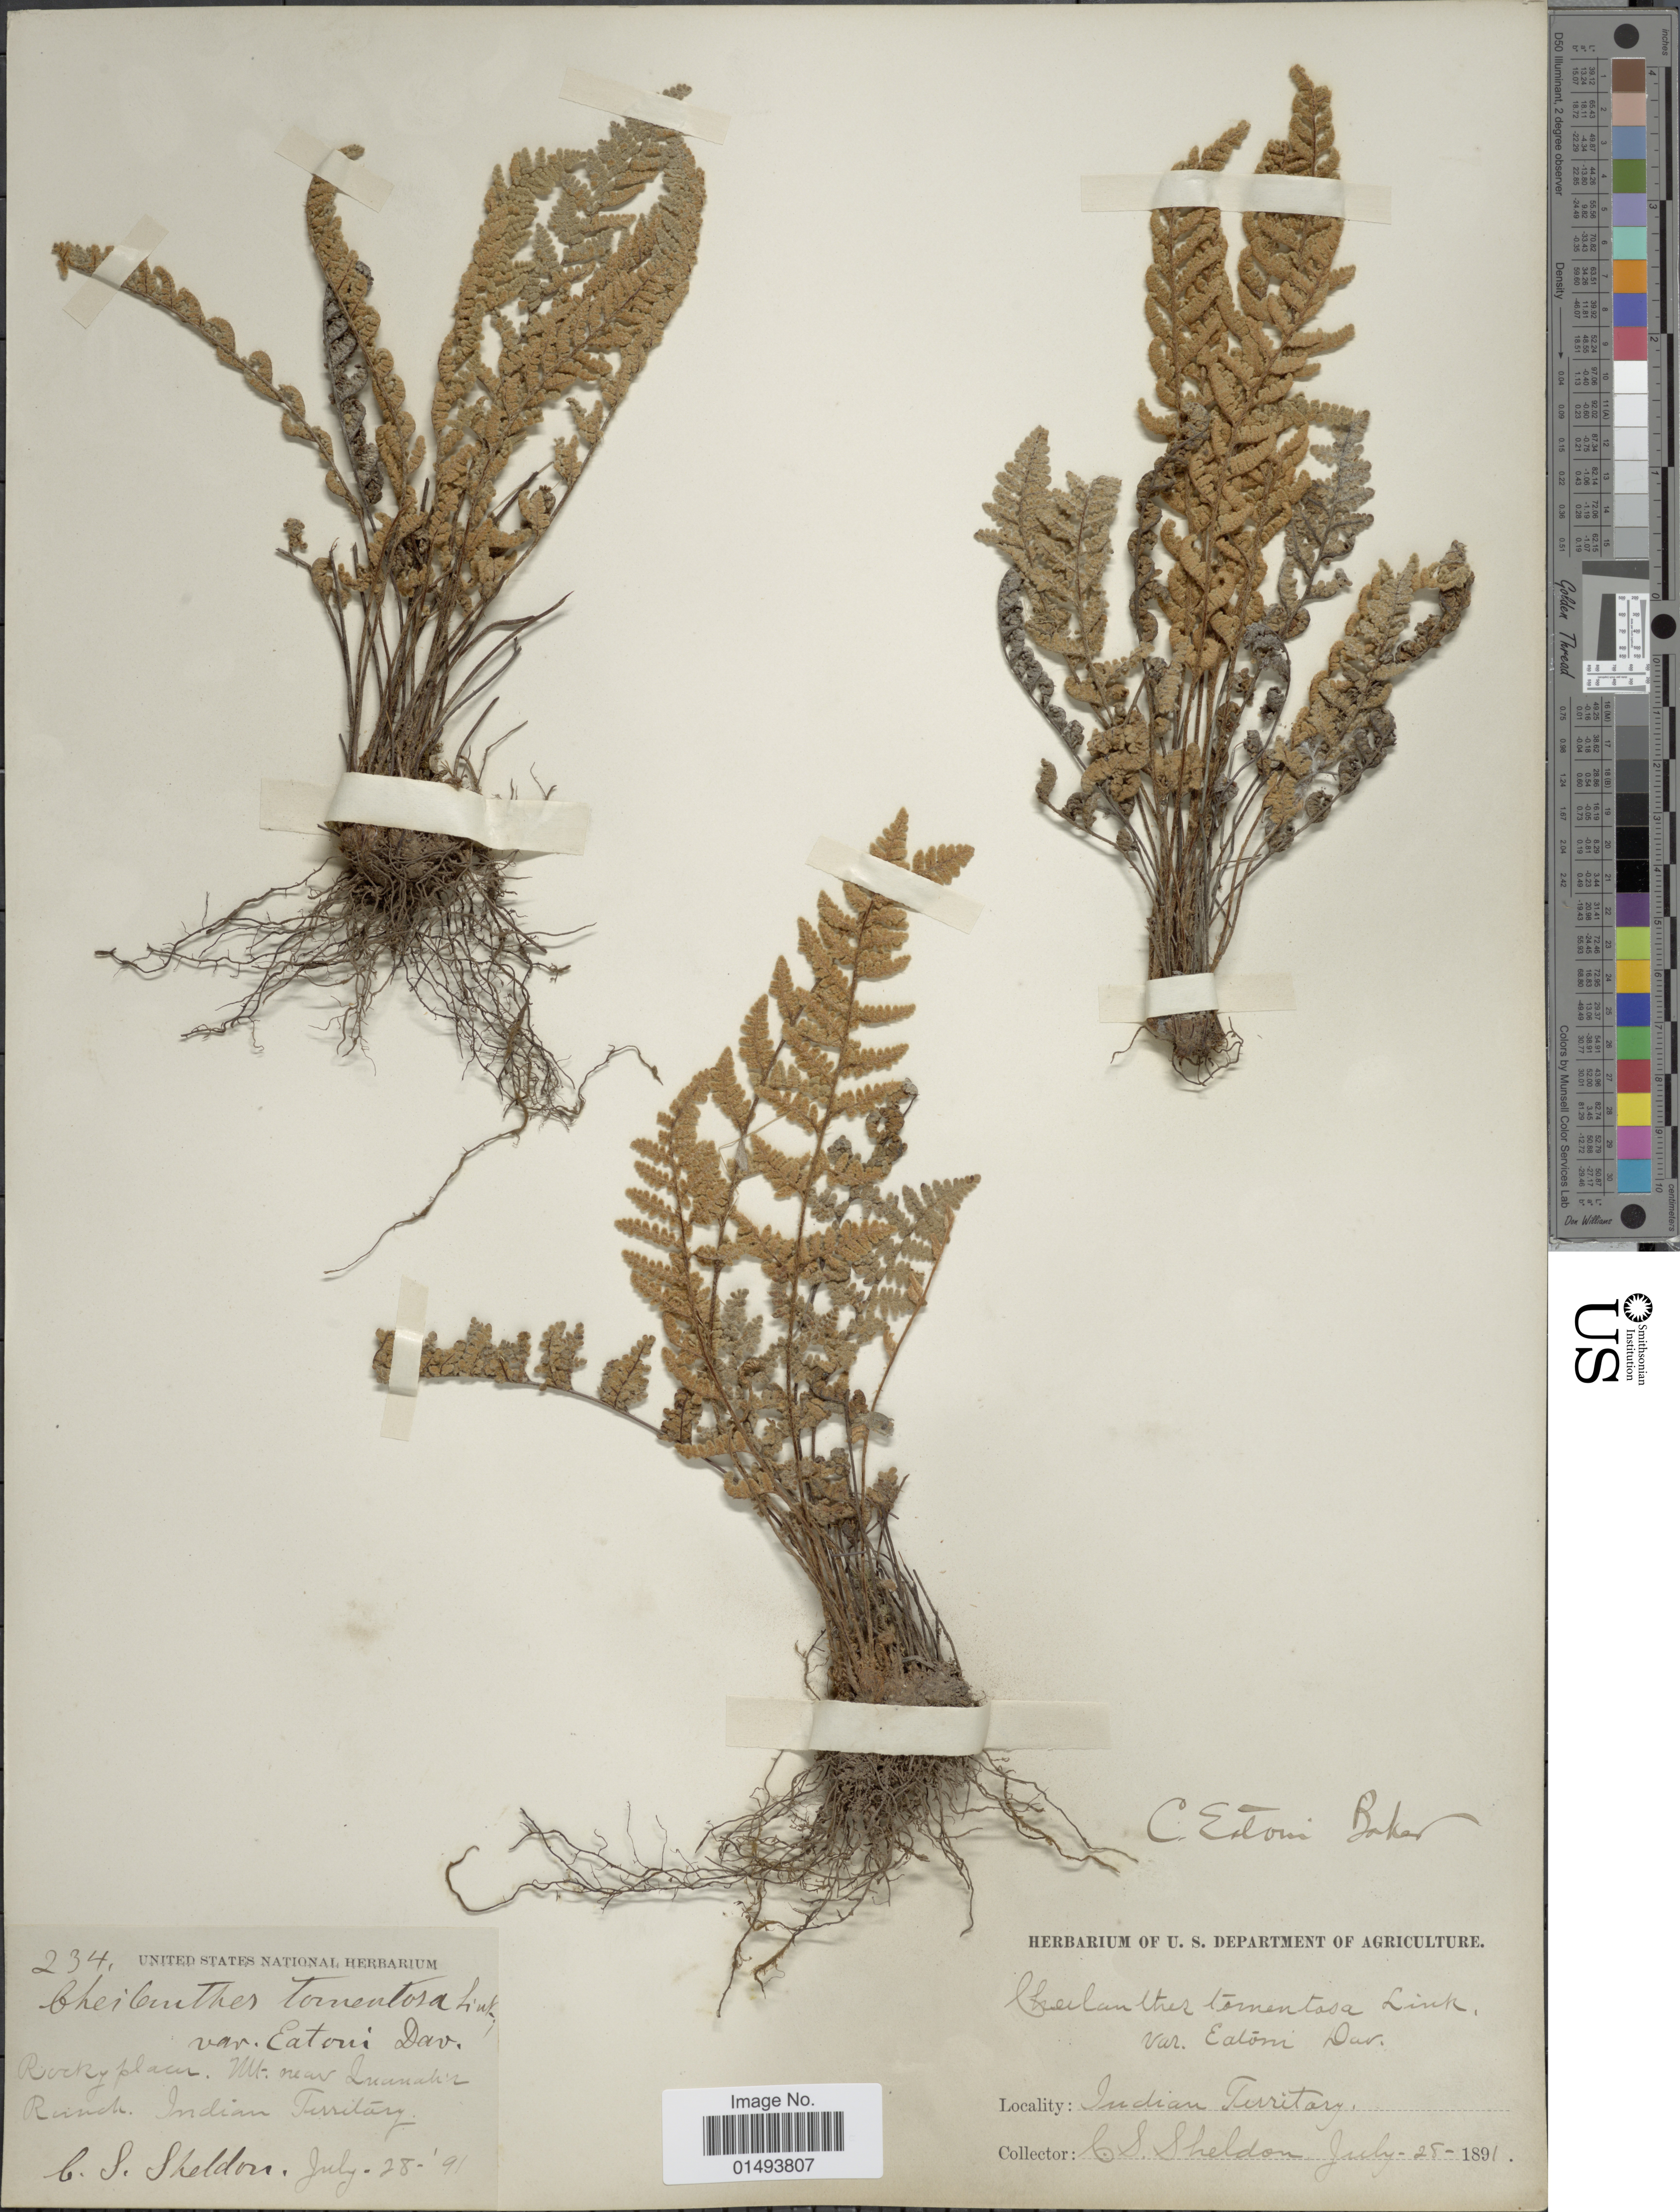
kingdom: Plantae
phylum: Tracheophyta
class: Polypodiopsida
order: Polypodiales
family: Pteridaceae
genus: Myriopteris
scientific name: Myriopteris rufa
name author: Fée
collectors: C. S. Sheldon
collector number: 234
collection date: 1891-07-25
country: United States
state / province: Oklahoma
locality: Indian Territory, Rocky place, Mt. near Quanah's Ranch.